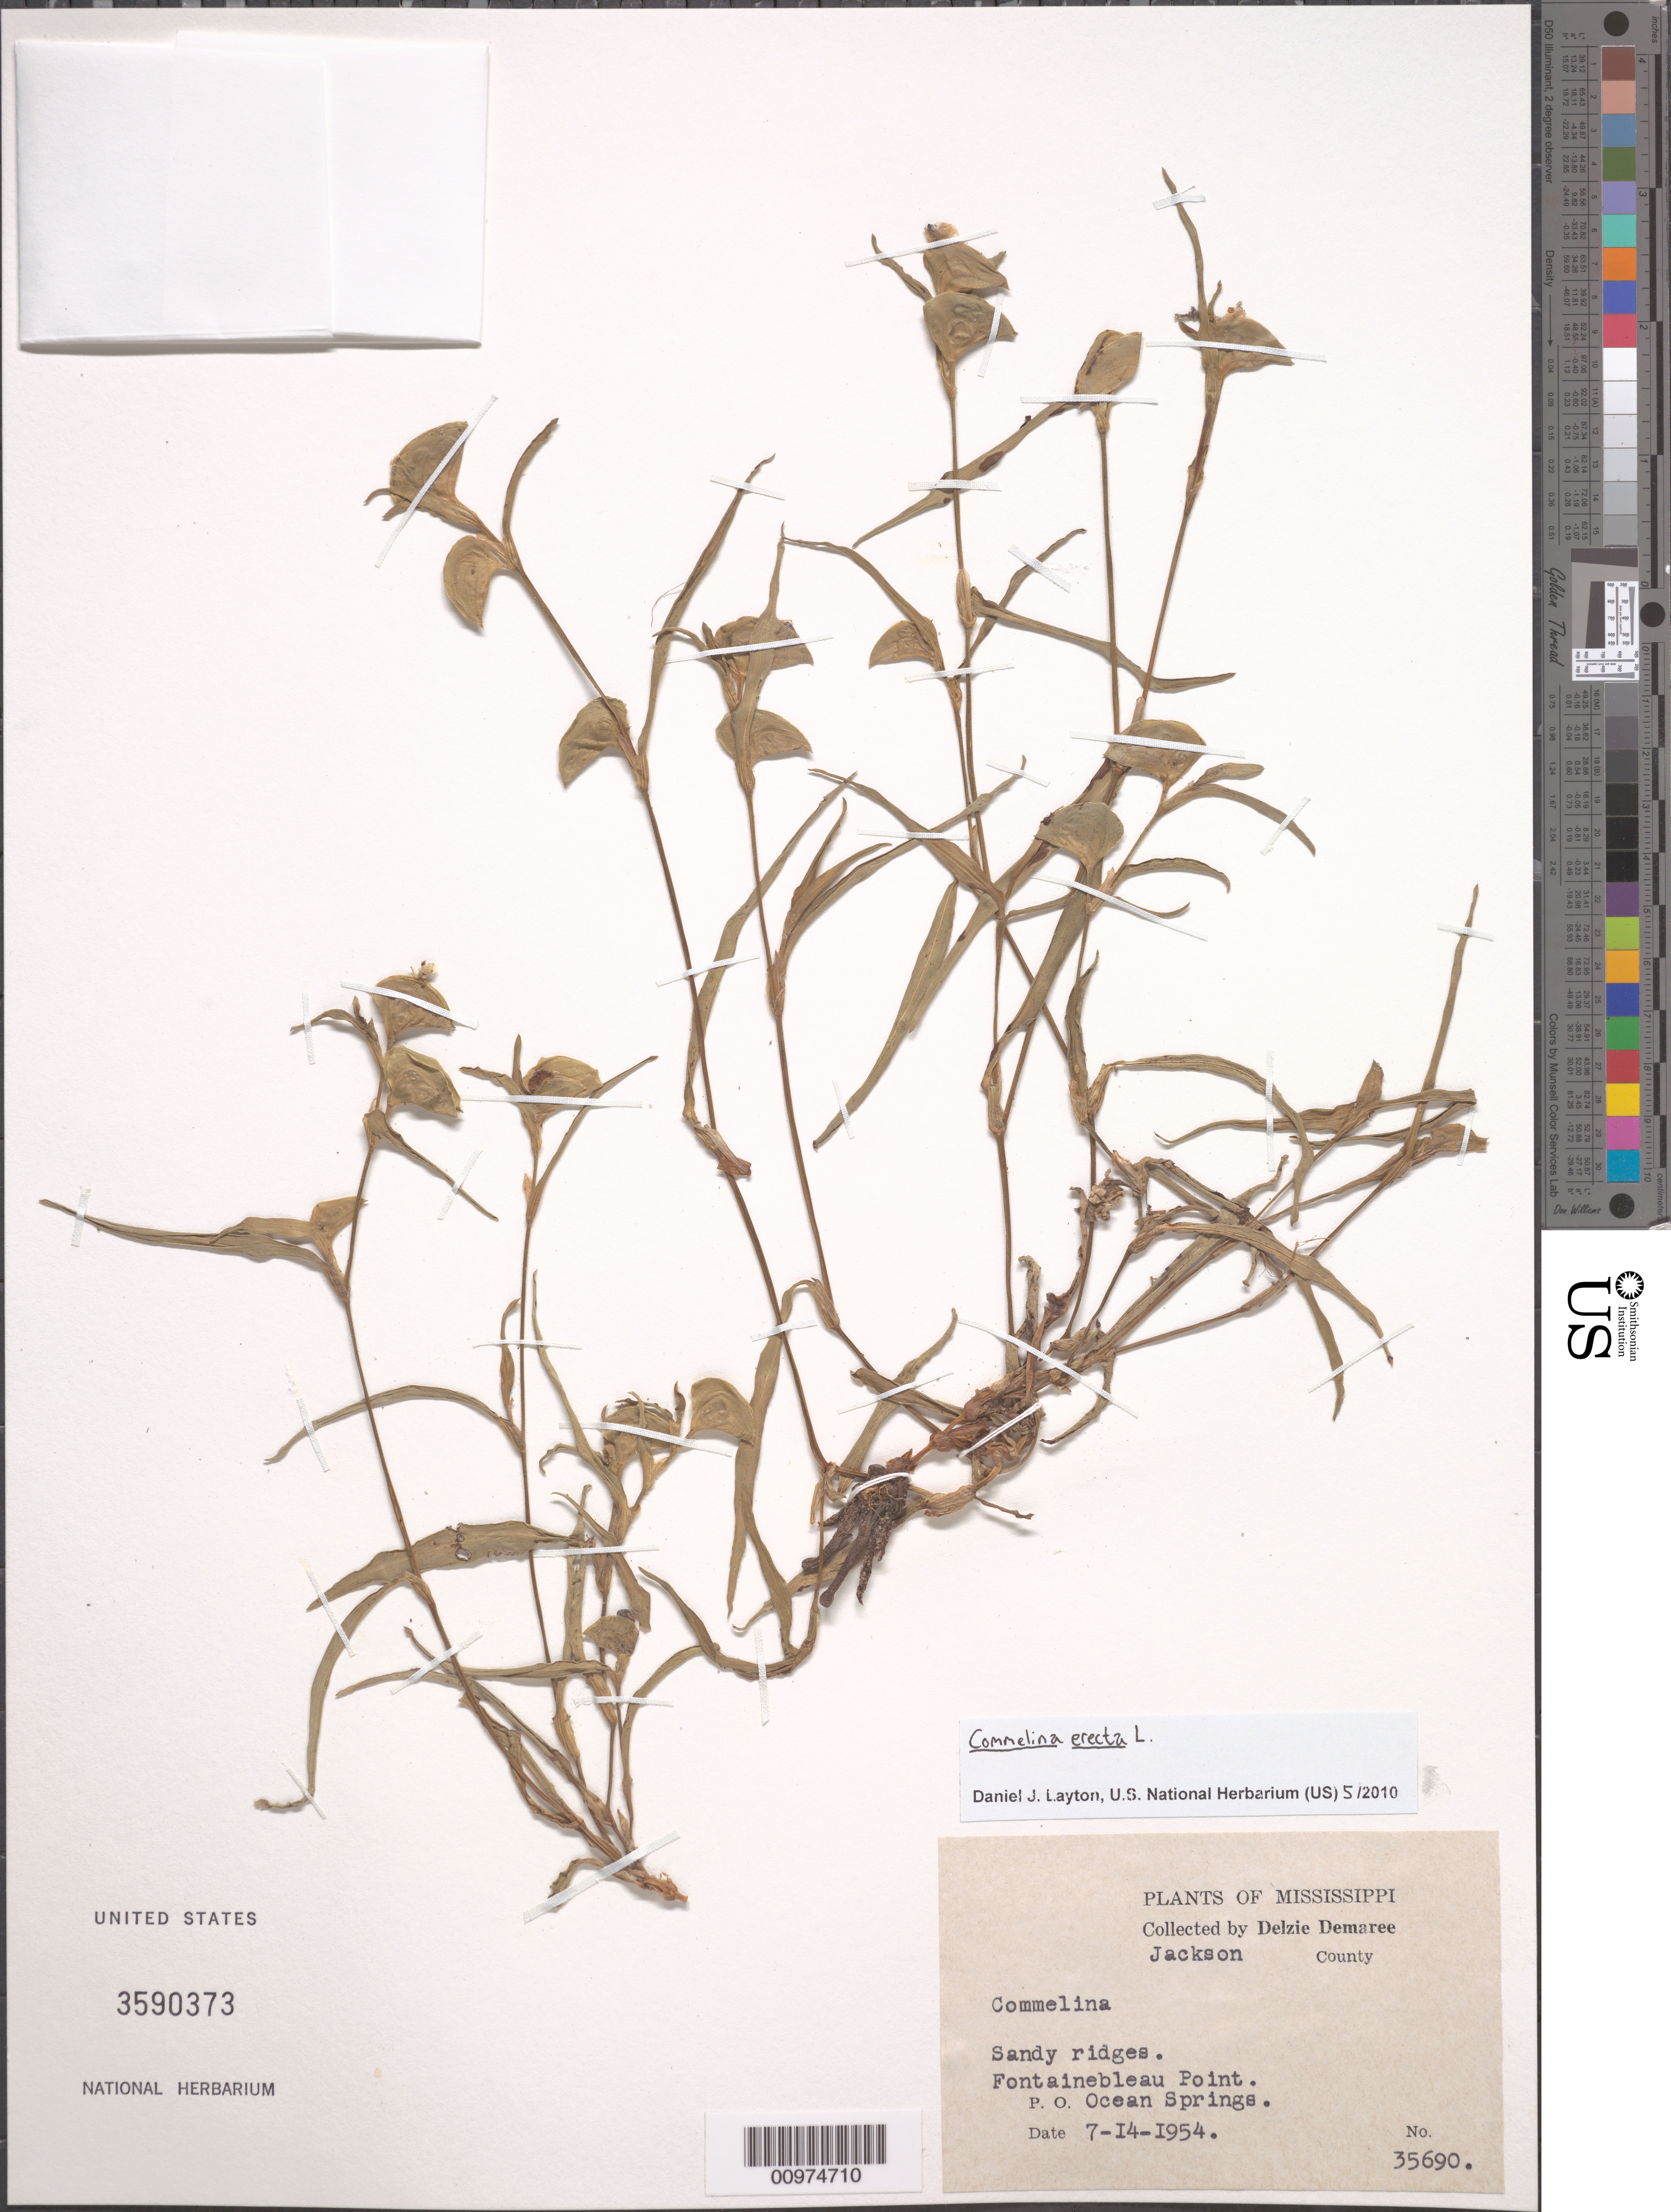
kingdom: Plantae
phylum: Tracheophyta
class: Liliopsida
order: Commelinales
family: Commelinaceae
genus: Commelina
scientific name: Commelina erecta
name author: L.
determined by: Layton, Daniel J.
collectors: D. Demaree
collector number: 35690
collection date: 1954-07-14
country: United States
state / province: Mississippi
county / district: Jackson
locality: Fontainebleau Point. P.O. Ocean Springs.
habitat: Sandy ridges.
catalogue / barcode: US 3590373